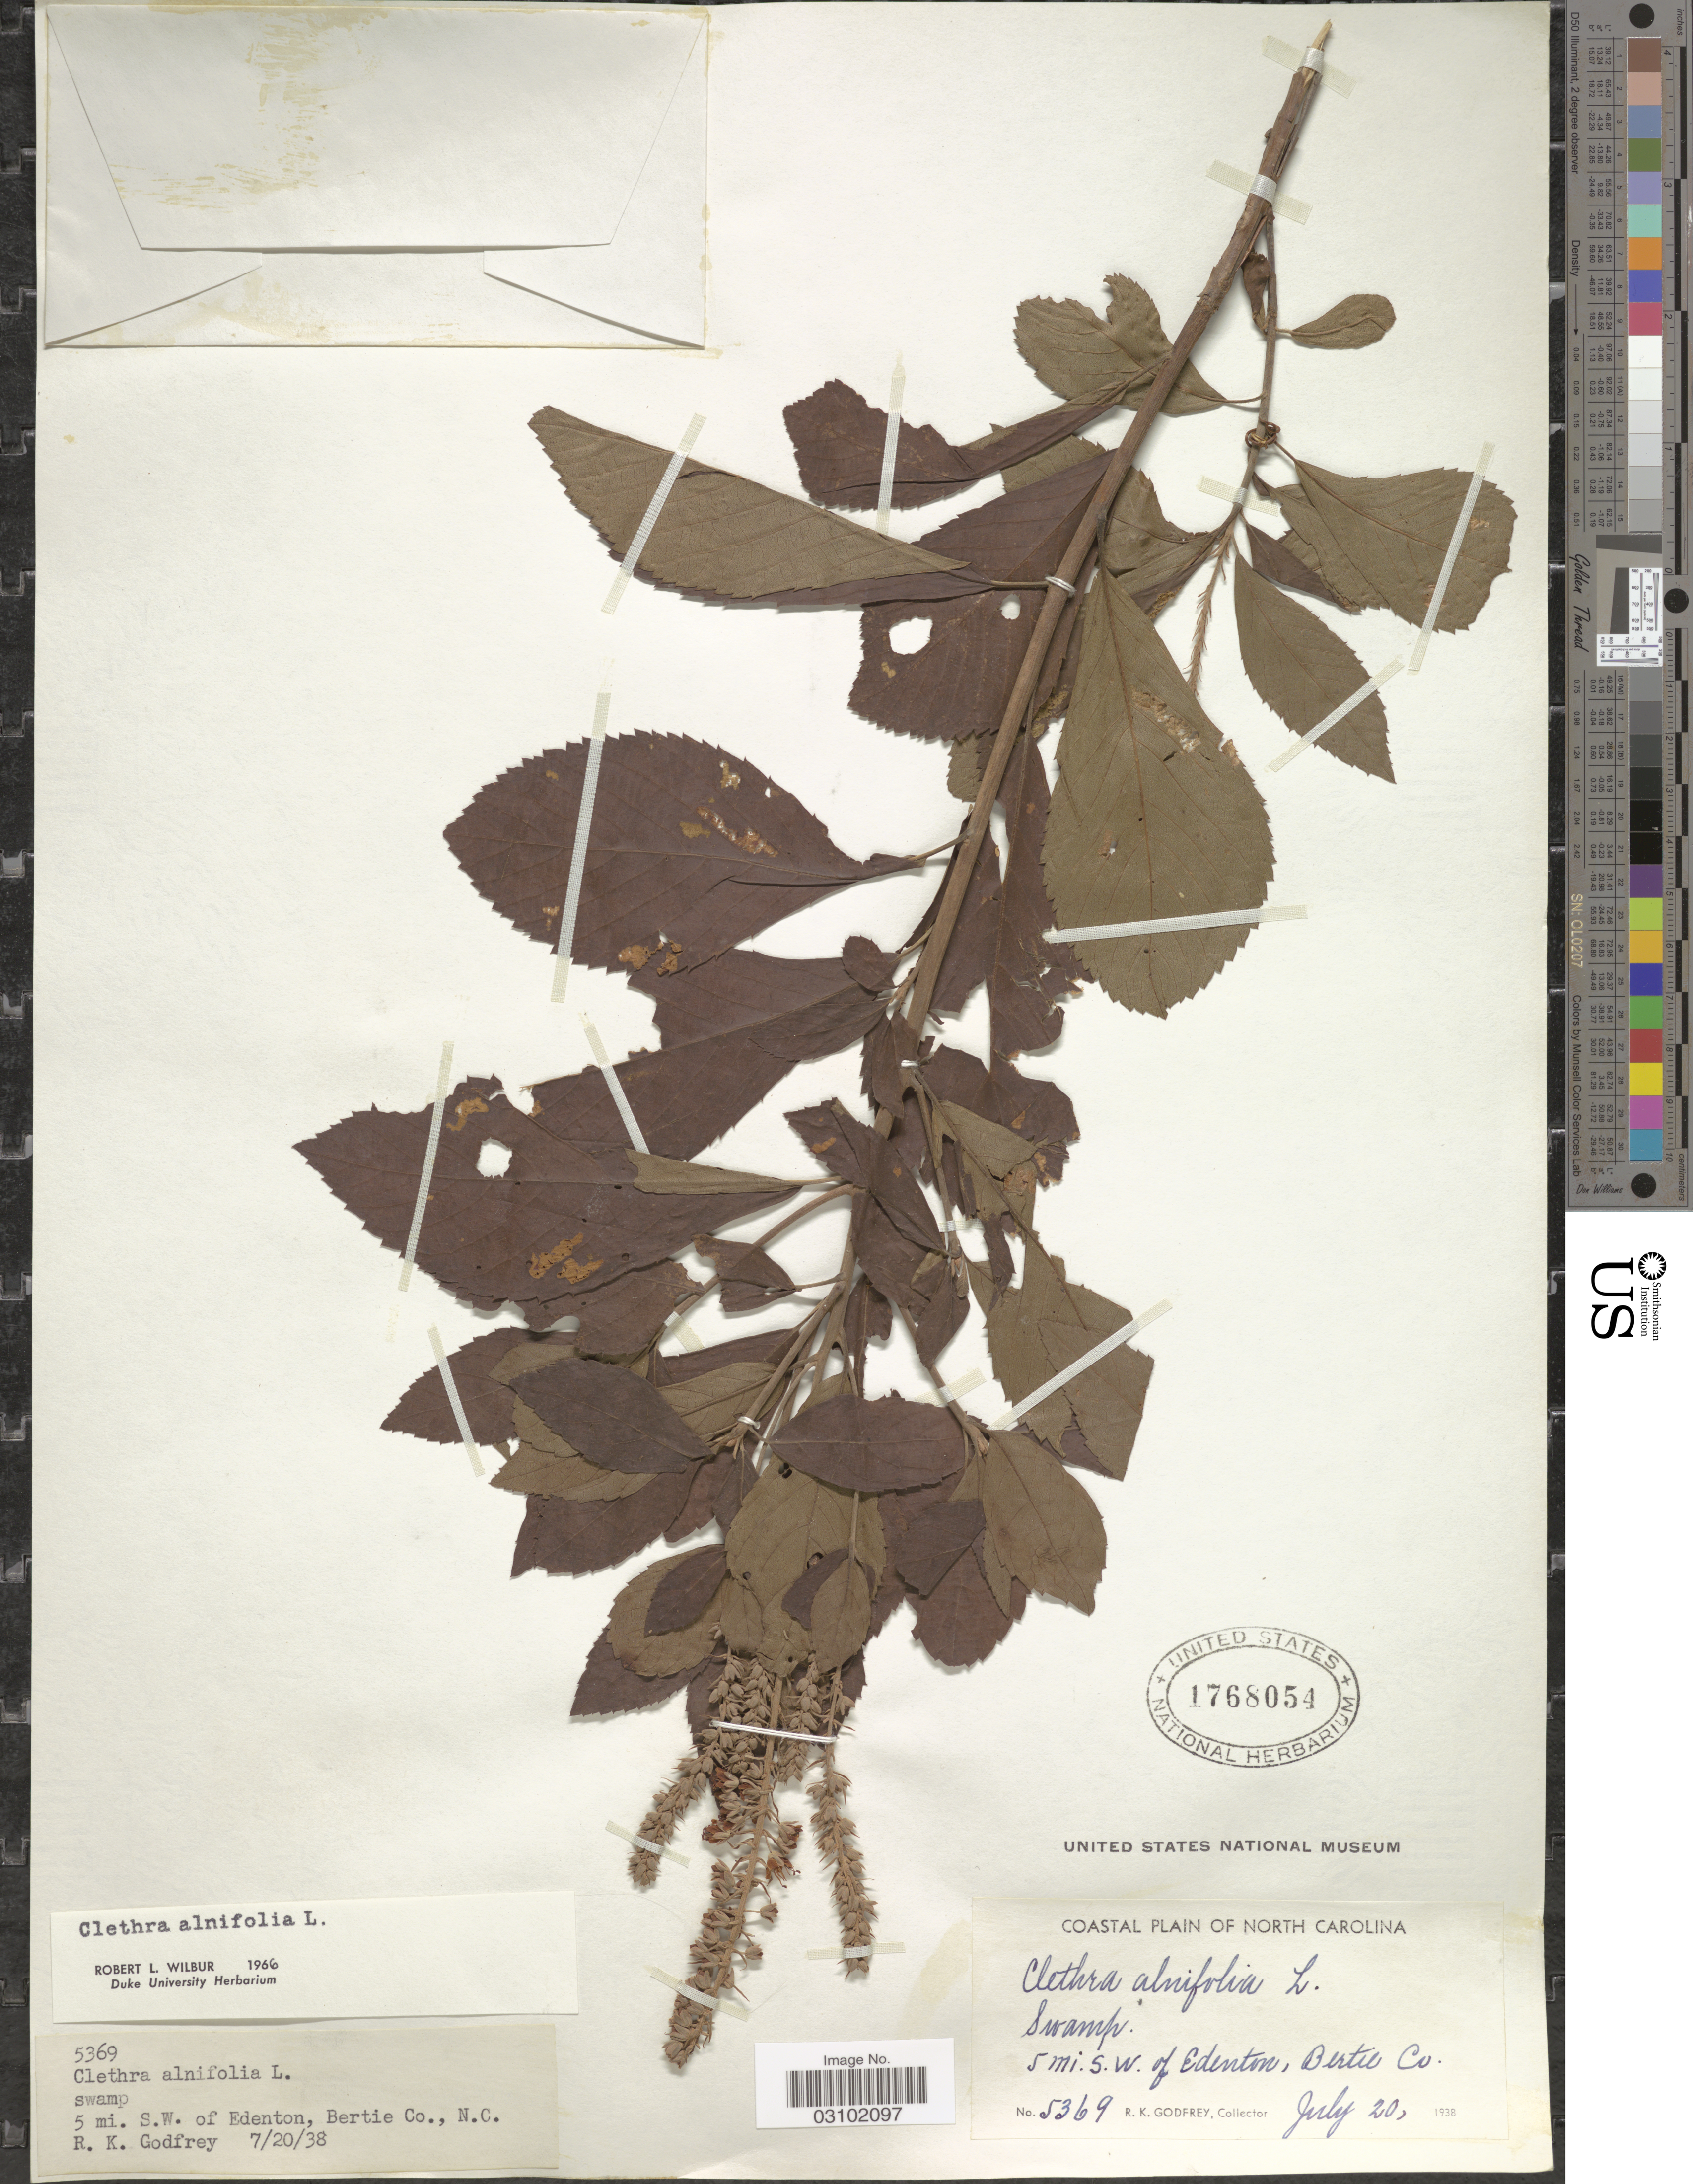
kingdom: Plantae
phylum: Tracheophyta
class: Magnoliopsida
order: Ericales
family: Clethraceae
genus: Clethra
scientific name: Clethra alnifolia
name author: L.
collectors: R. K. Godfrey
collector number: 5369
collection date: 1938-07-20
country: United States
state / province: North Carolina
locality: Coastal Plain of North Carolina, 5 mi. S.W. of Edenton, Bertie Co.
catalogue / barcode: US 1768054